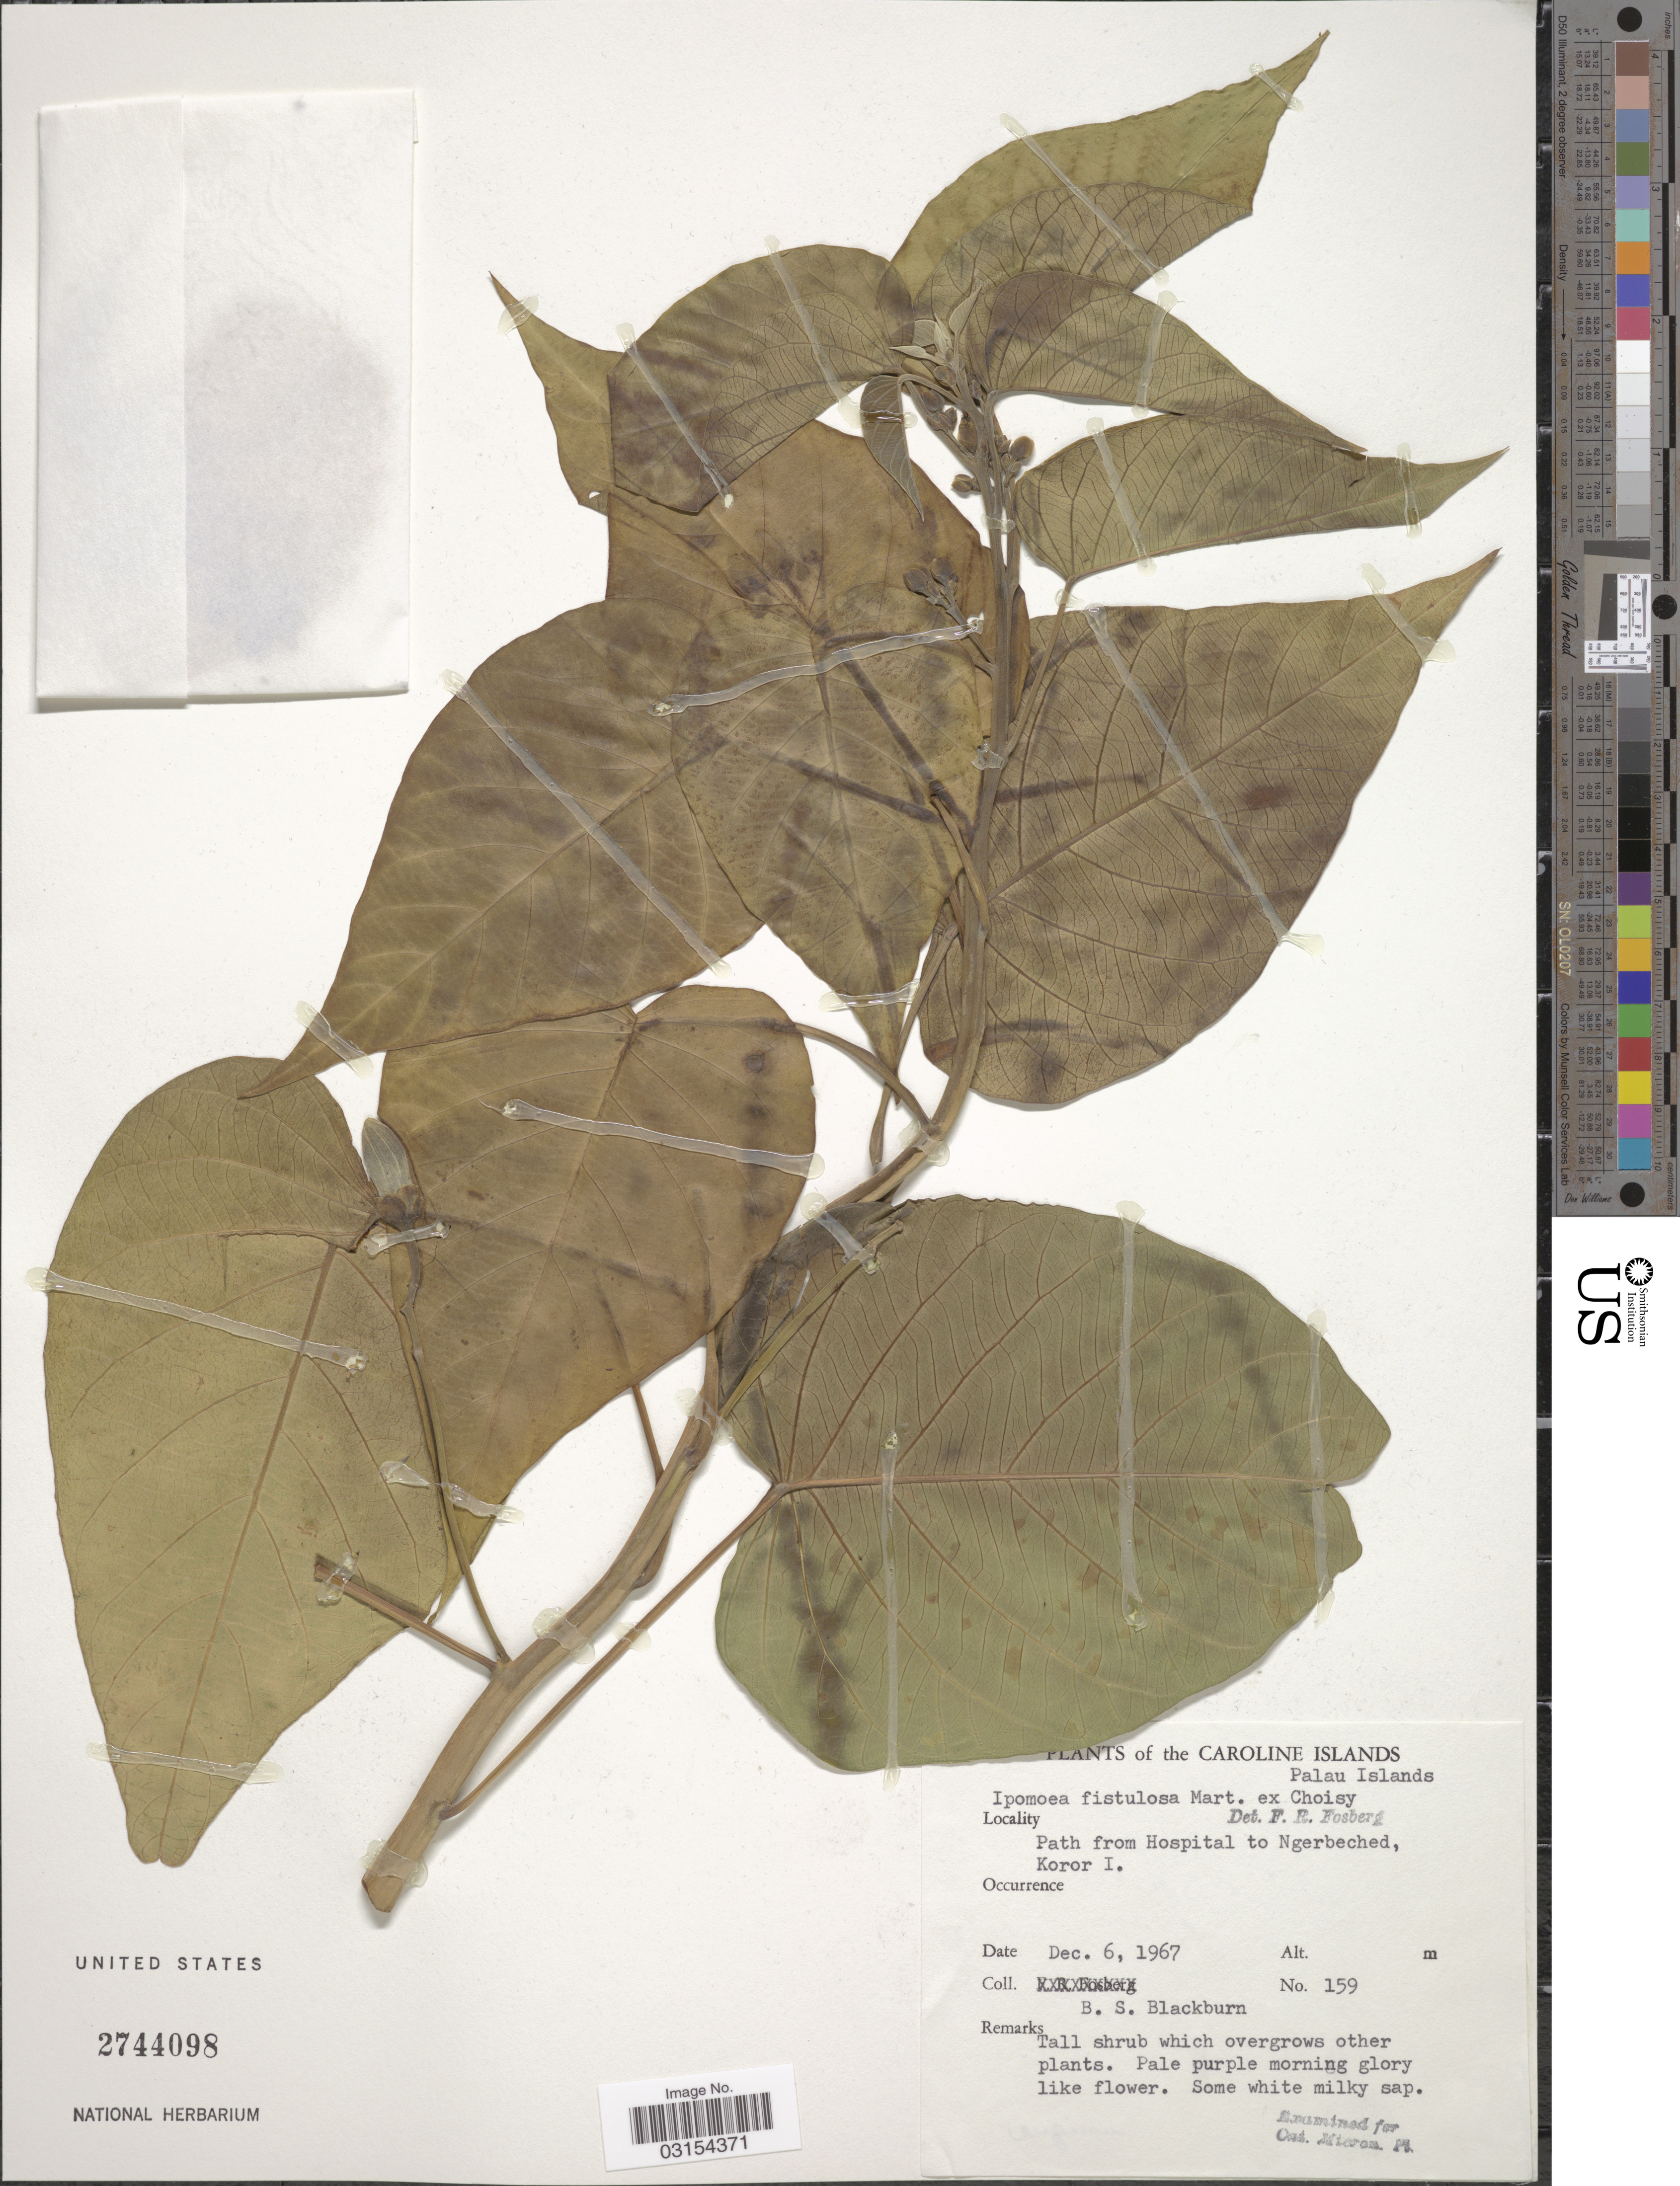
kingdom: Plantae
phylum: Tracheophyta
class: Magnoliopsida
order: Solanales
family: Convolvulaceae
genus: Ipomoea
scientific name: Ipomoea carnea subsp. fistulosa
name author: (Mart. ex Choisy) D.F. Austin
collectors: B. S. Blackburn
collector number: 159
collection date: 1967-12-06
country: Palau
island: Oreor [Koror]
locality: The Caroline Islands. Palau Islands. Path from Hospital to Ngerbeched, Koror I.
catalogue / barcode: US 2744098